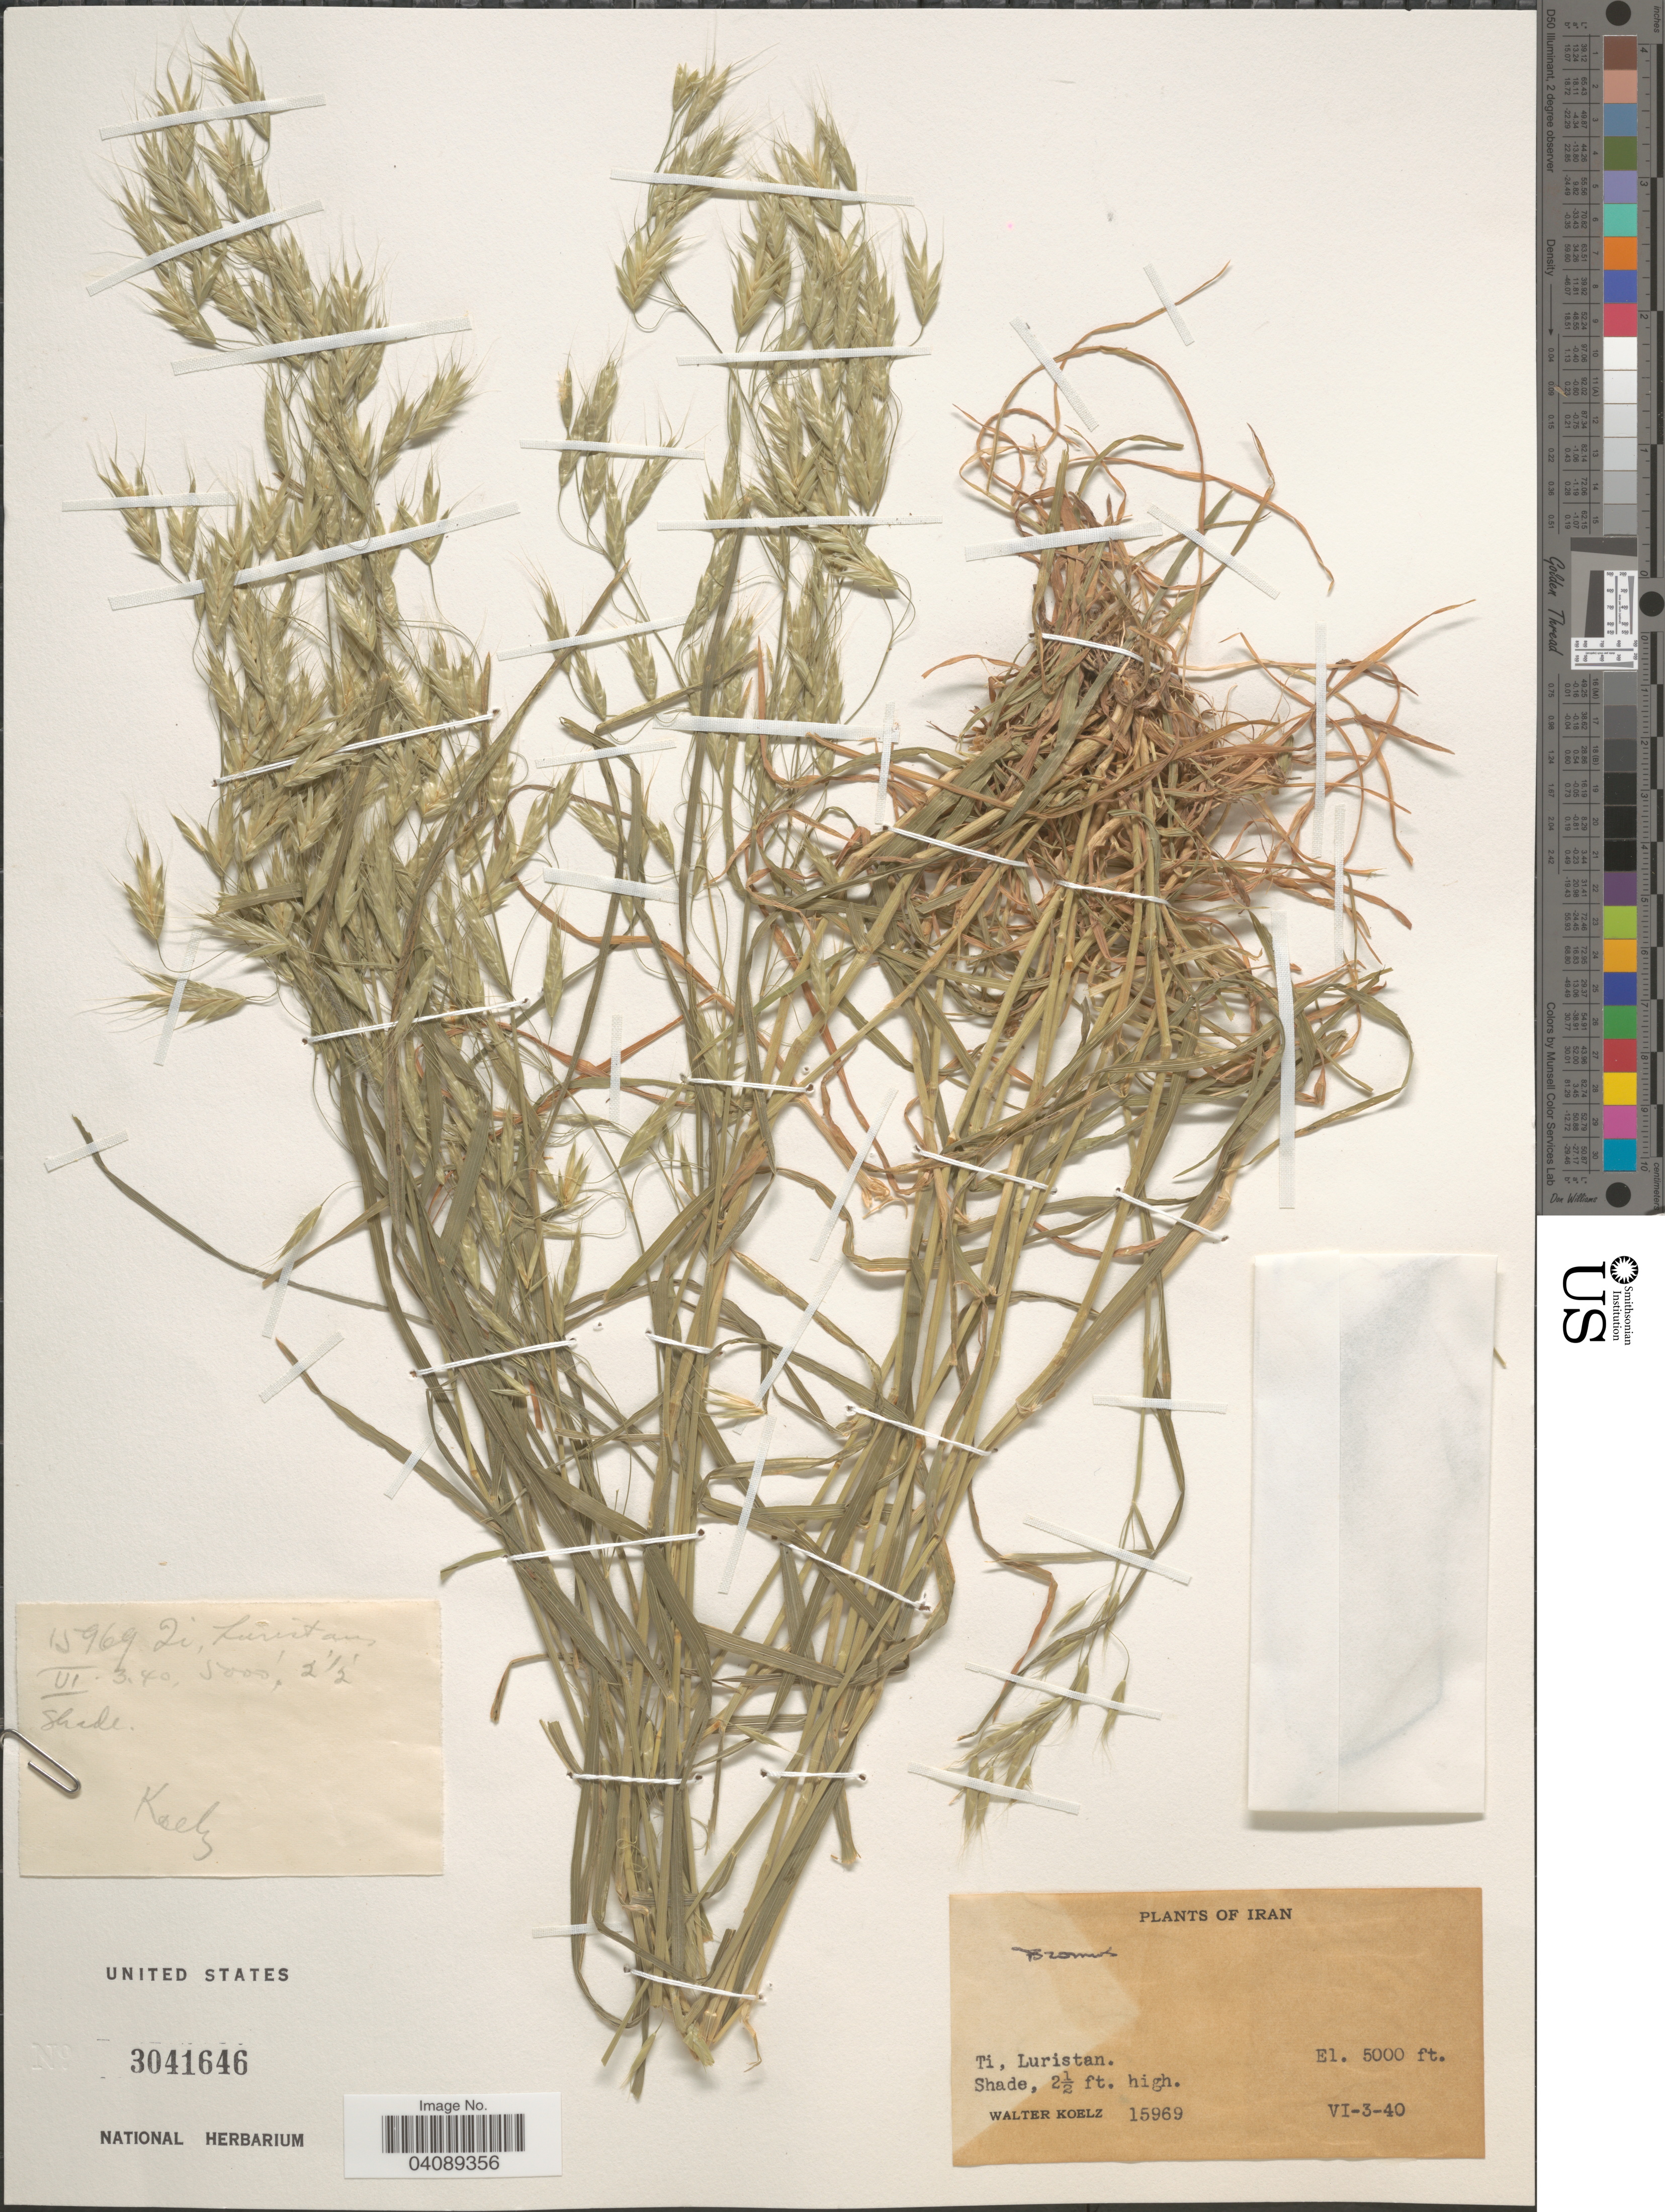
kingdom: Plantae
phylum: Tracheophyta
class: Liliopsida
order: Poales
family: Poaceae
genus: Bromus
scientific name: Bromus sp.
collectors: W. N. Koelz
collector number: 15969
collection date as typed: Transcribed d/m/y: 3/6/40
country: Iran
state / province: Lorestan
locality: Ti, Luristan.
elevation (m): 1524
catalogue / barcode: US 3041646